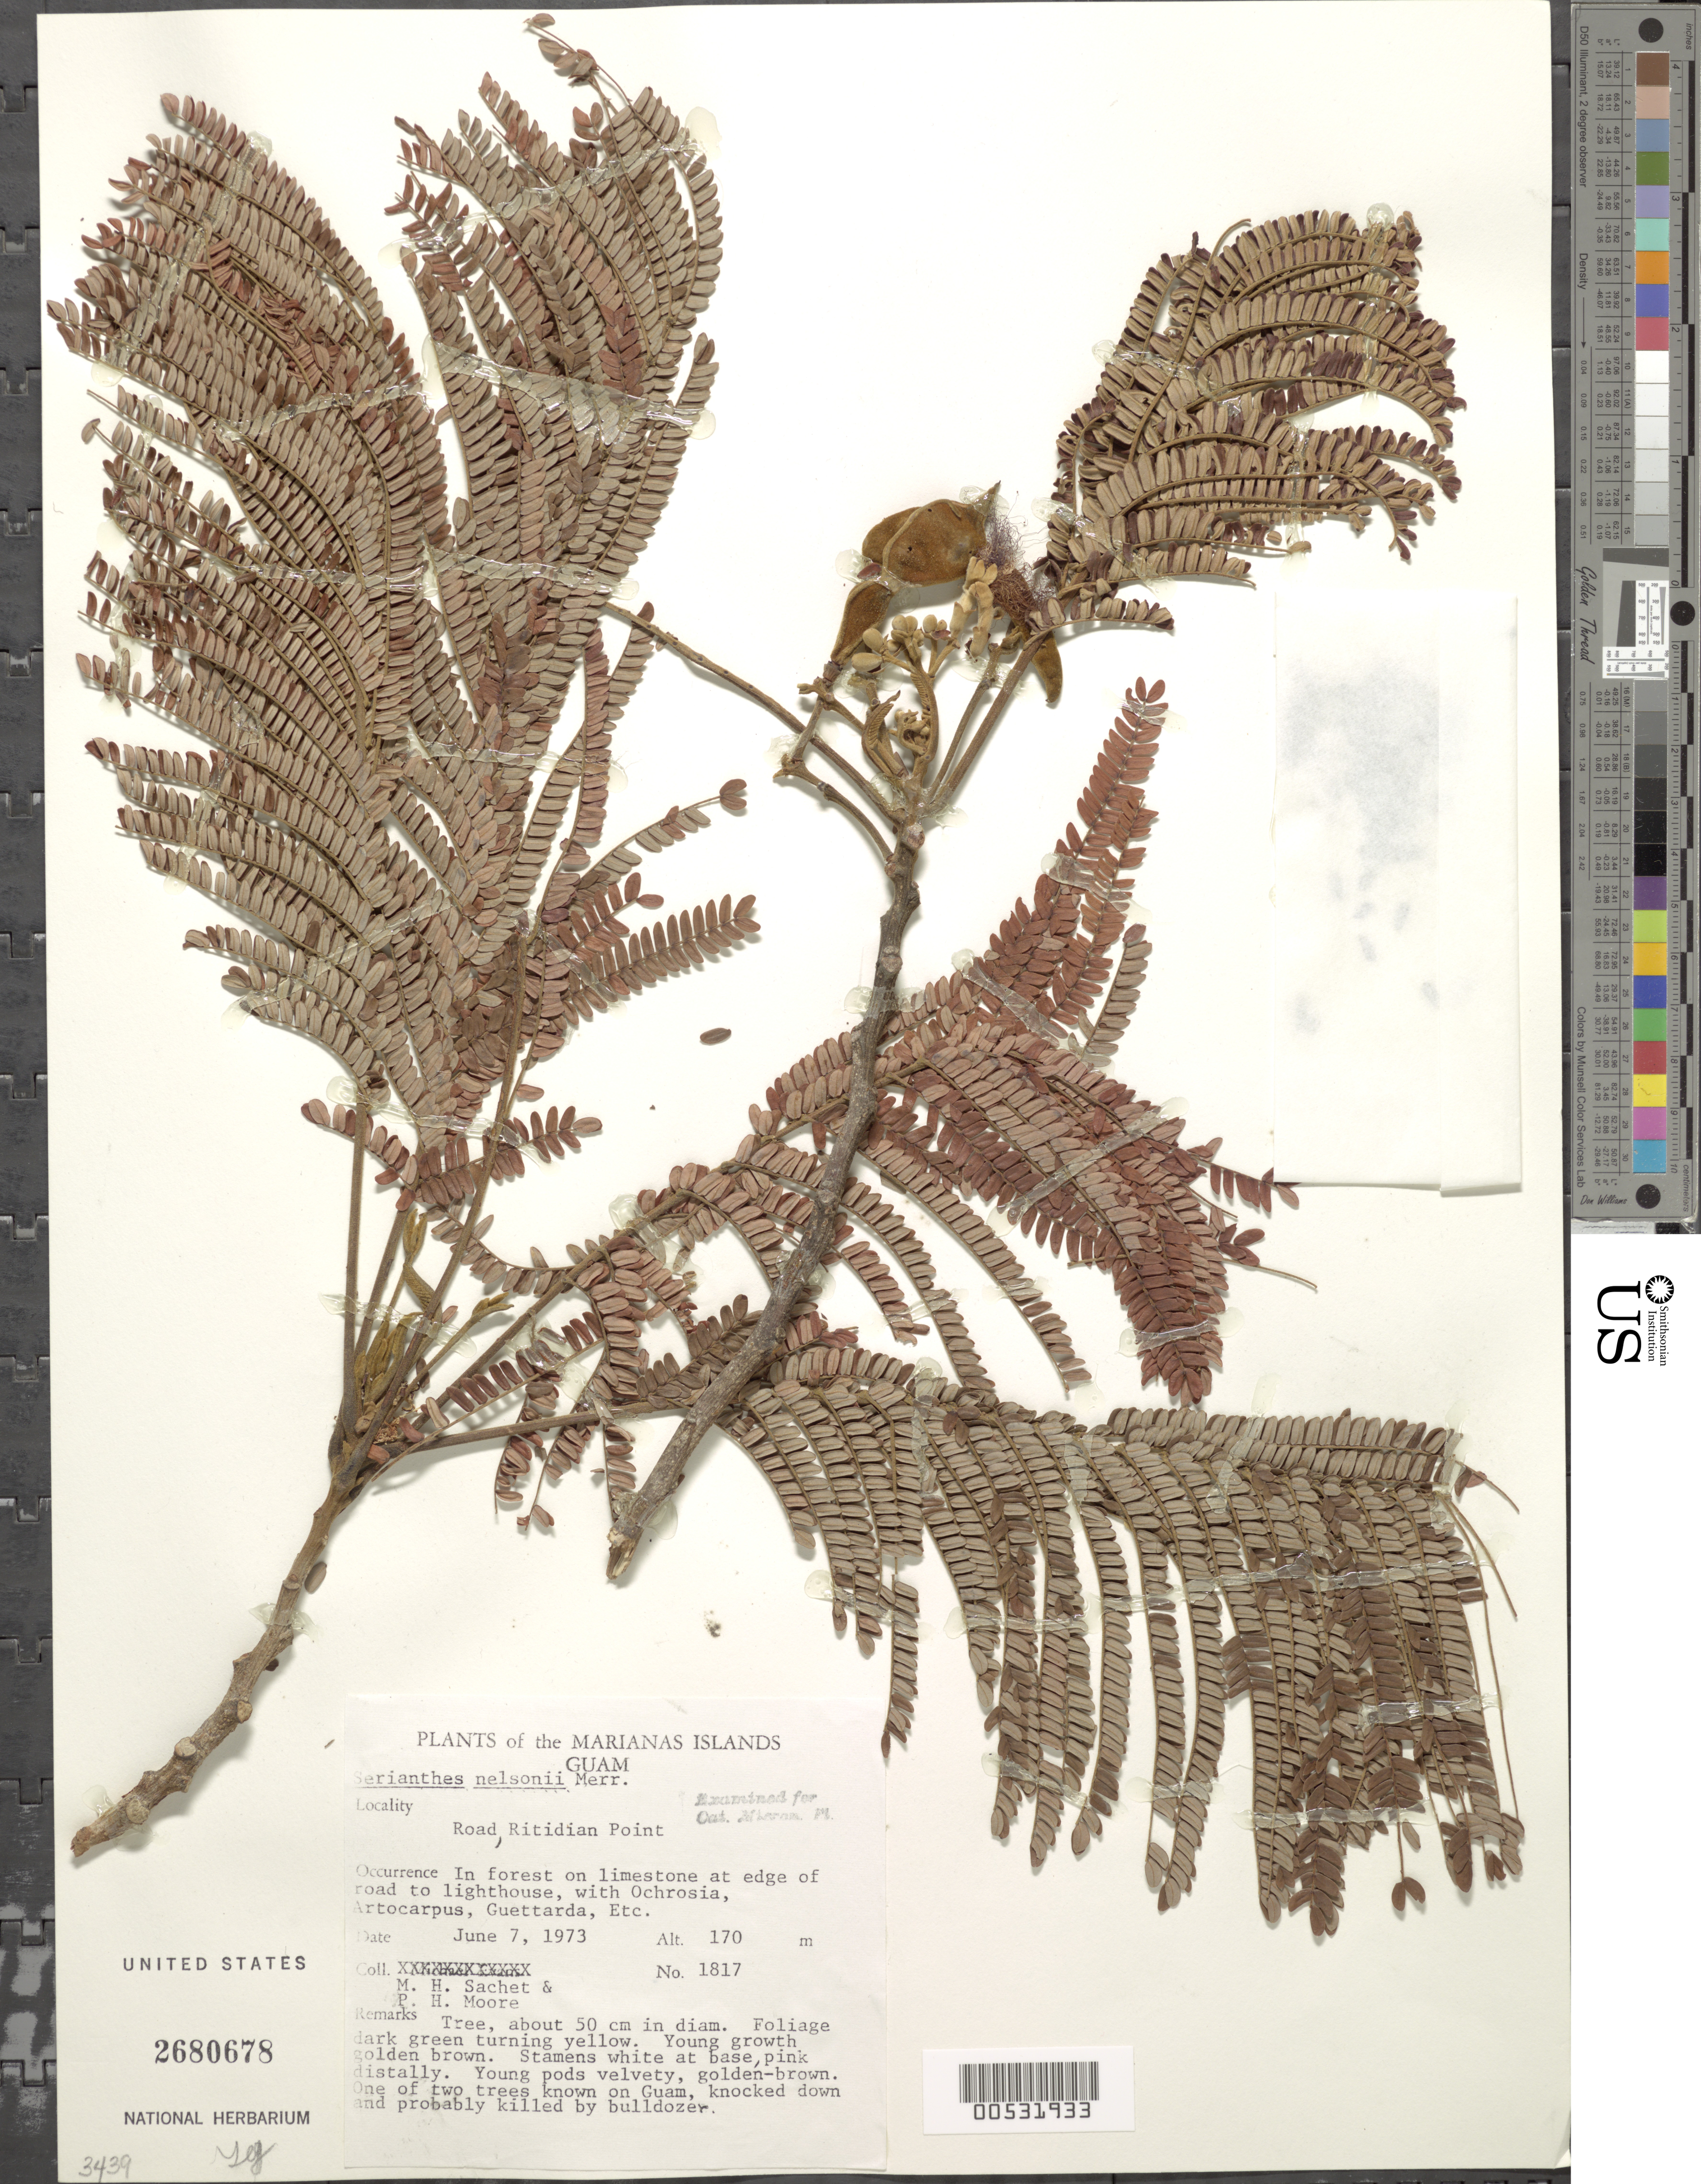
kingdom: Plantae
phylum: Tracheophyta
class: Magnoliopsida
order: Fabales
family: Fabaceae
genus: Serianthes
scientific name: Serianthes nelsonii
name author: Merr.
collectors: M.-H. Sachet & P. H. Moore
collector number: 1817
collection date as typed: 07 Jun 1973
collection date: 1973-06-07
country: Guam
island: Guam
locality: Road Ritidian Point. At edge of road to lighthouse.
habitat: In forest on limestone with Ochrosia, Artocarpus, Guettarda, Ect.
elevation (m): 170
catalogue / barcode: US 2680678